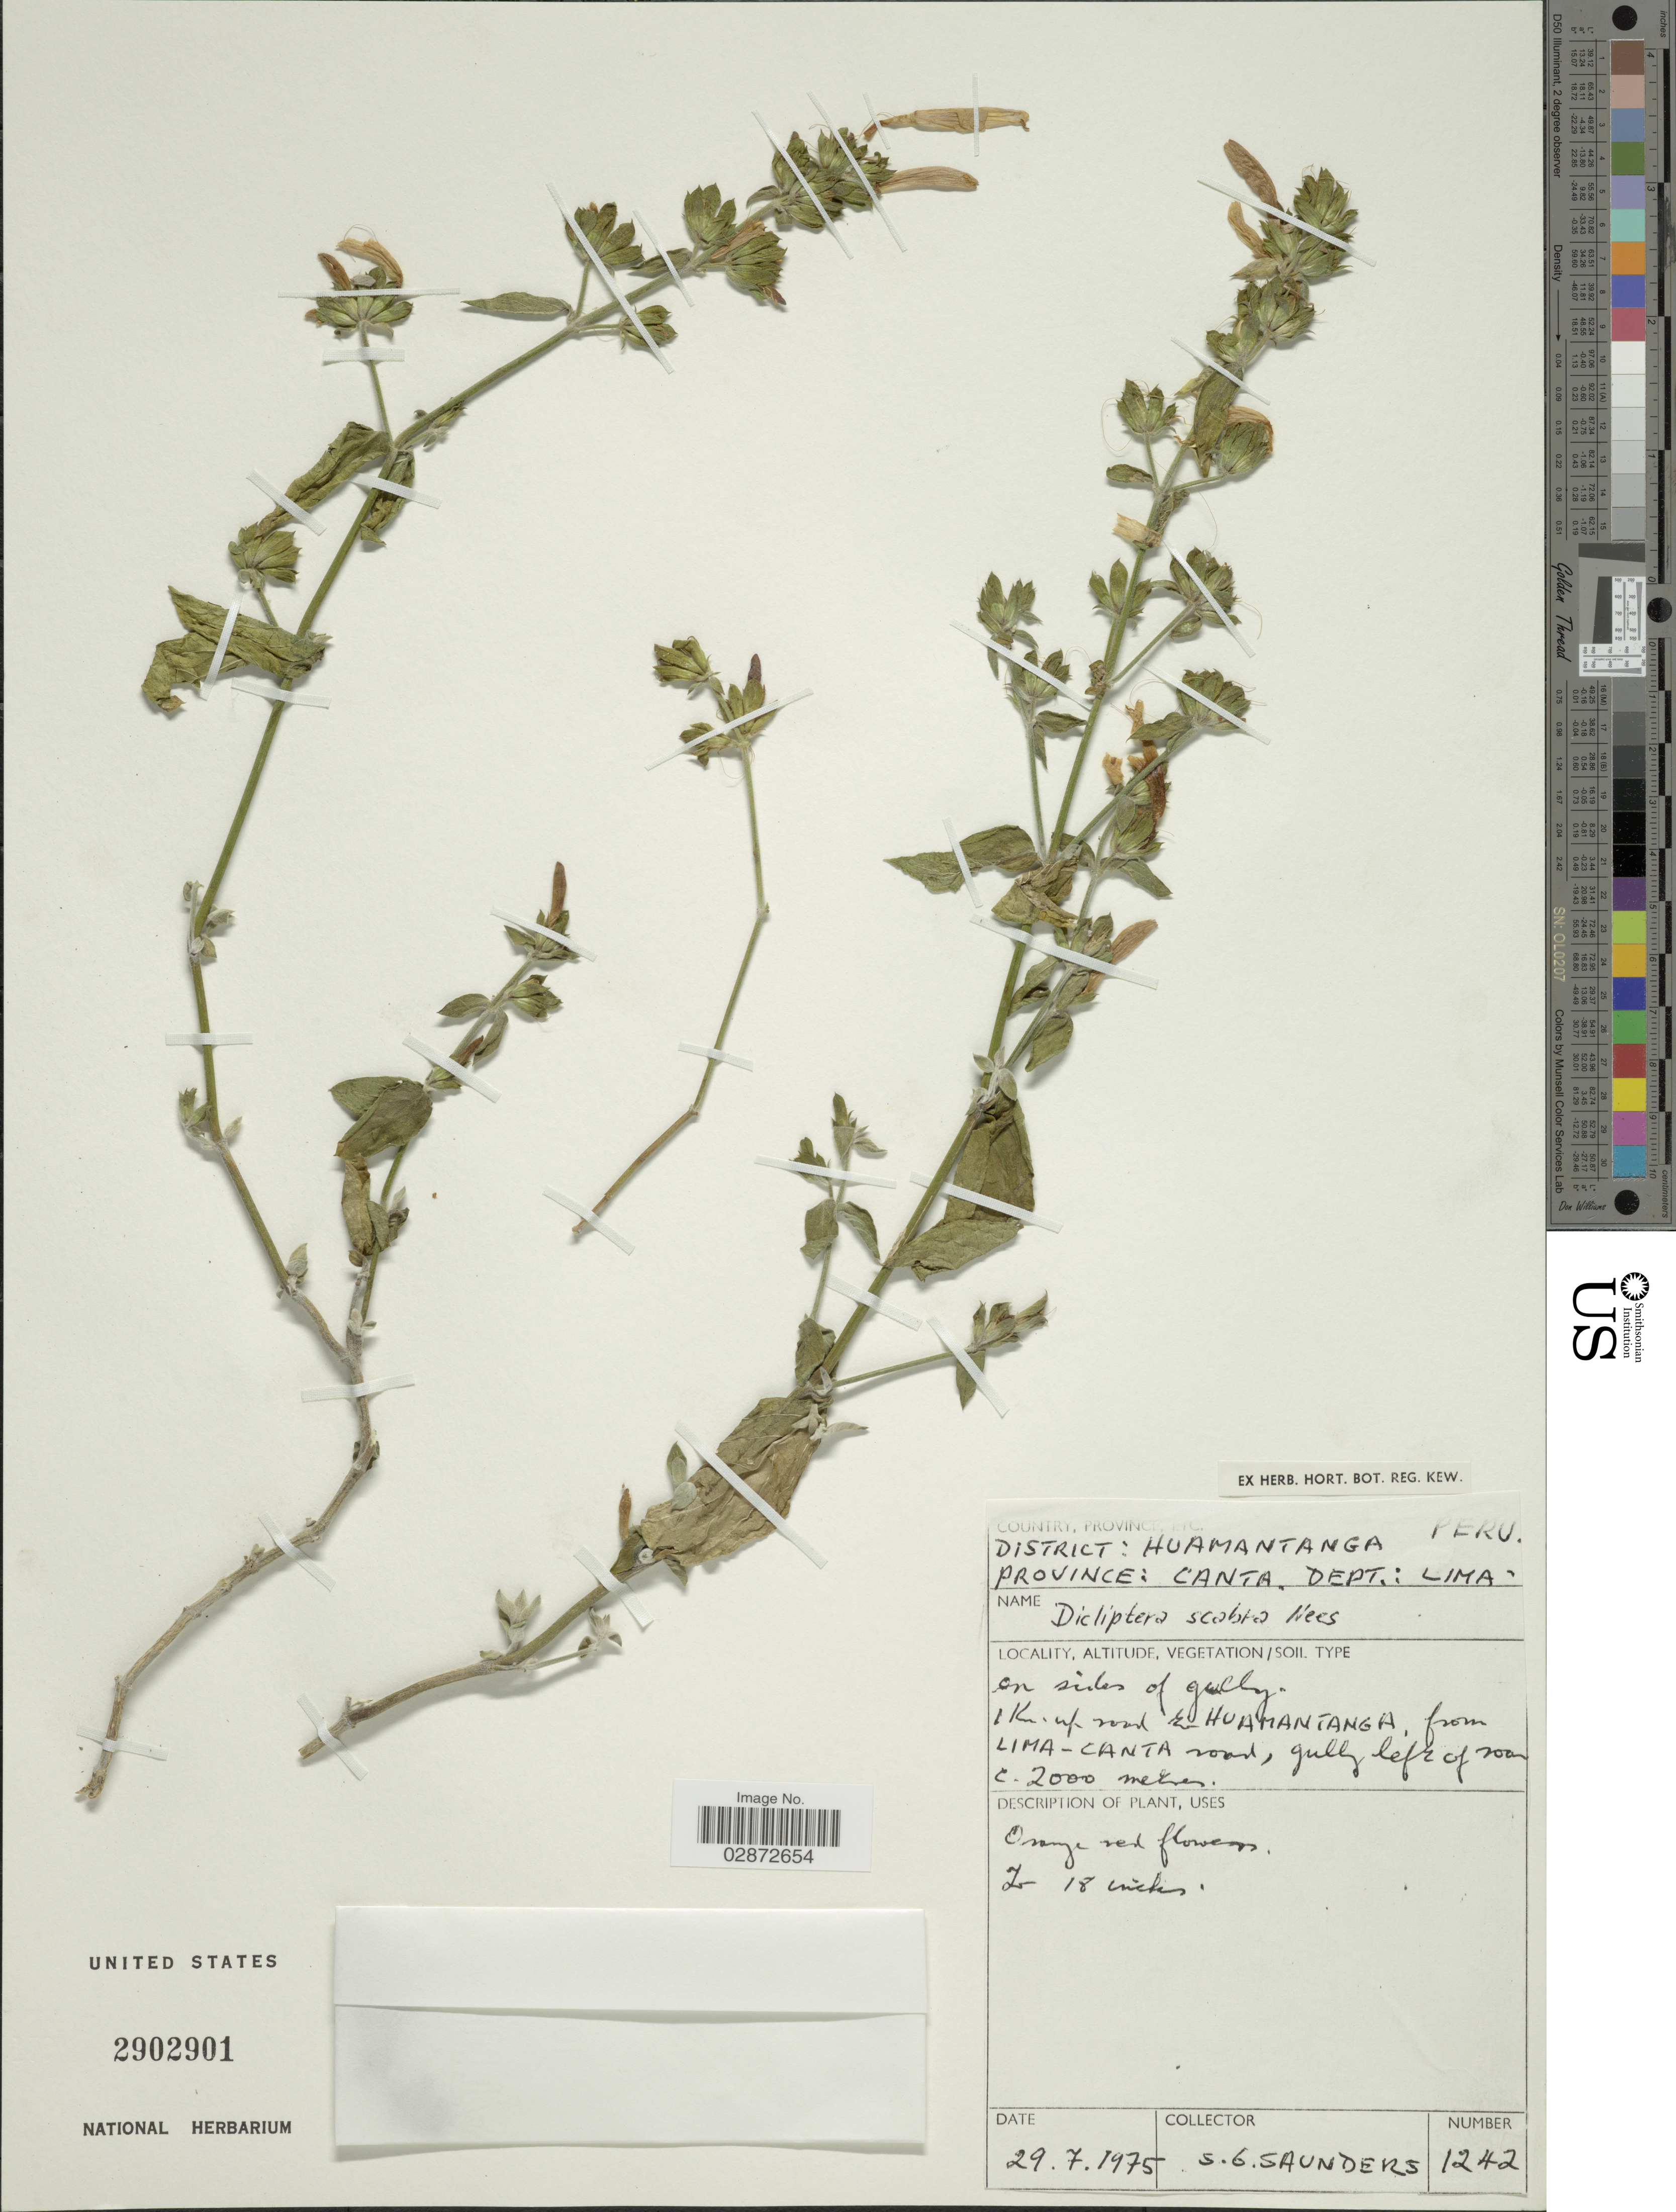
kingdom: Plantae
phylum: Tracheophyta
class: Magnoliopsida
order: Lamiales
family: Acanthaceae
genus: Dicliptera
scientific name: Dicliptera sp.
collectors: S. G. E. Saunders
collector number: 1242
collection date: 1975-07-29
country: Peru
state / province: Lima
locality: District: Huamantanga. Province: Canta. Dept.: Lima. On sides of gully. 1 Km of road Huamantanga, from Lima-Canta road, gully left of road.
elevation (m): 2000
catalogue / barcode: US 2902901